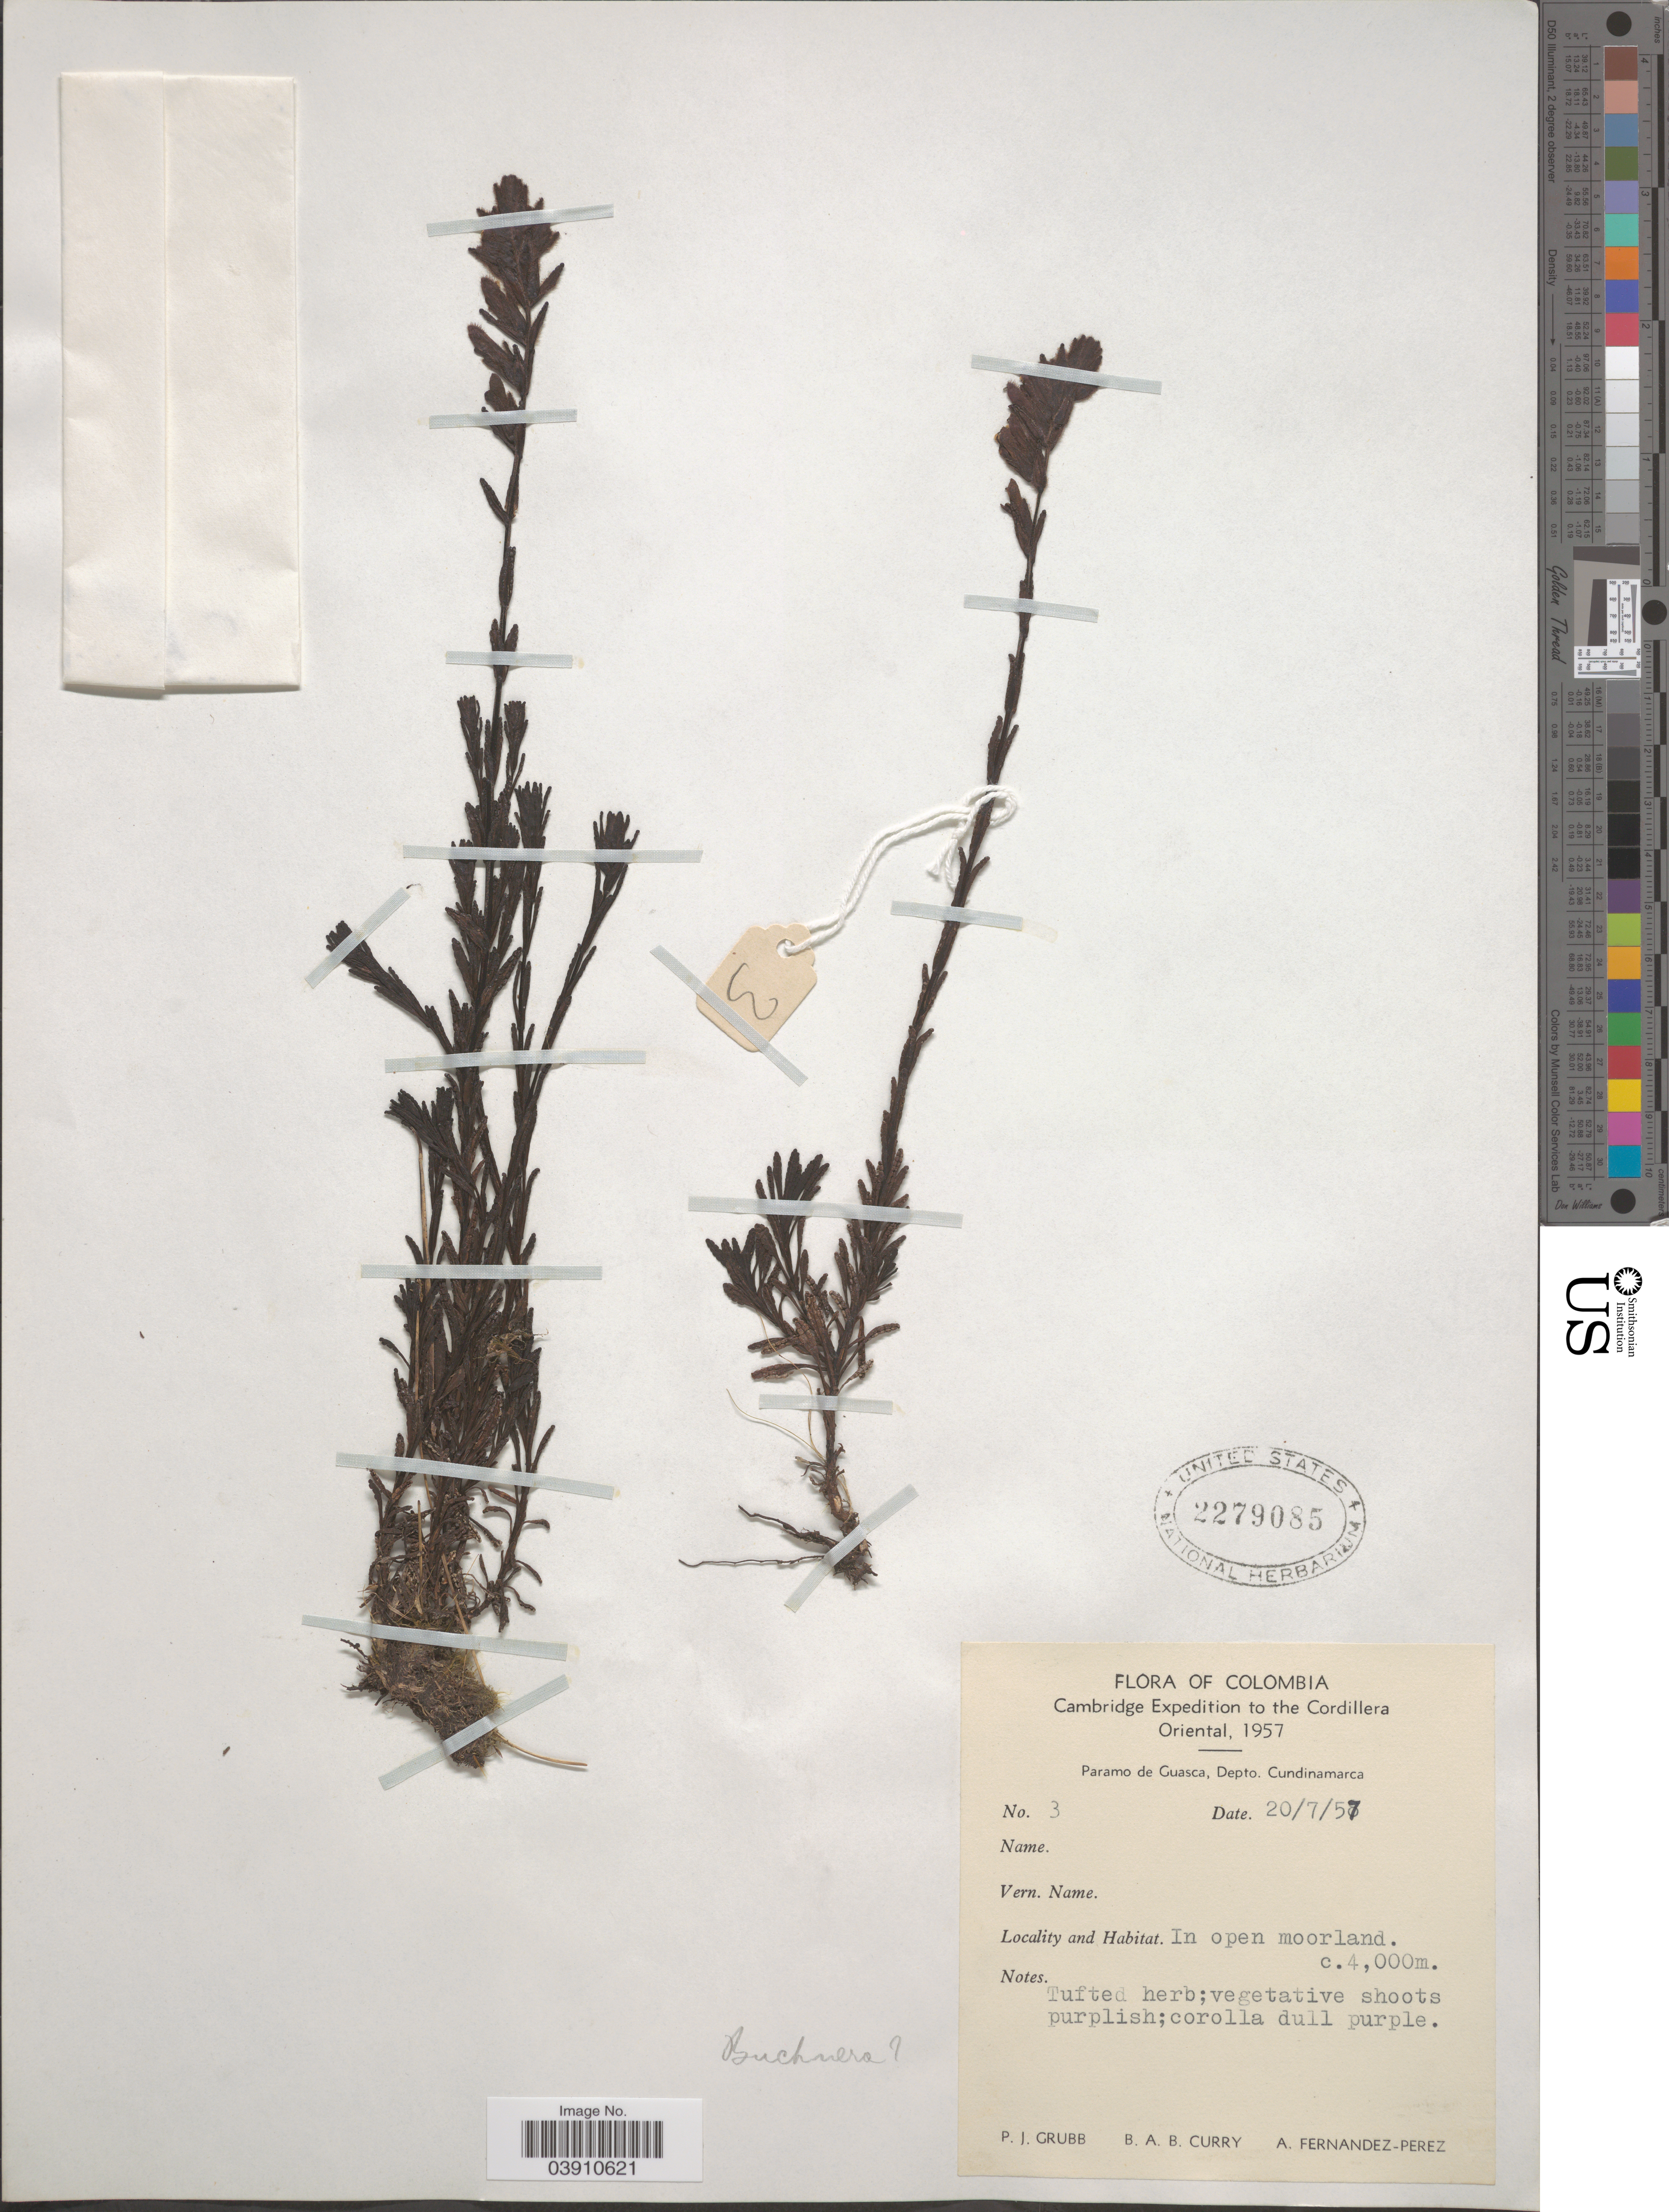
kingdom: Plantae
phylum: Tracheophyta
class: Magnoliopsida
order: Lamiales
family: Orobanchaceae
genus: Buchnera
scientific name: Buchnera sp.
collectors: P. J. Grubb, B. A. B. Curry & A. Fernández-Pérez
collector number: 3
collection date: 1957-07-20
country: Colombia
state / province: Cundinamarca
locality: Cordillera Oriental. Paramo de Guasco, Depto. Cundinamarca.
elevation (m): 4000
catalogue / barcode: US 2279085